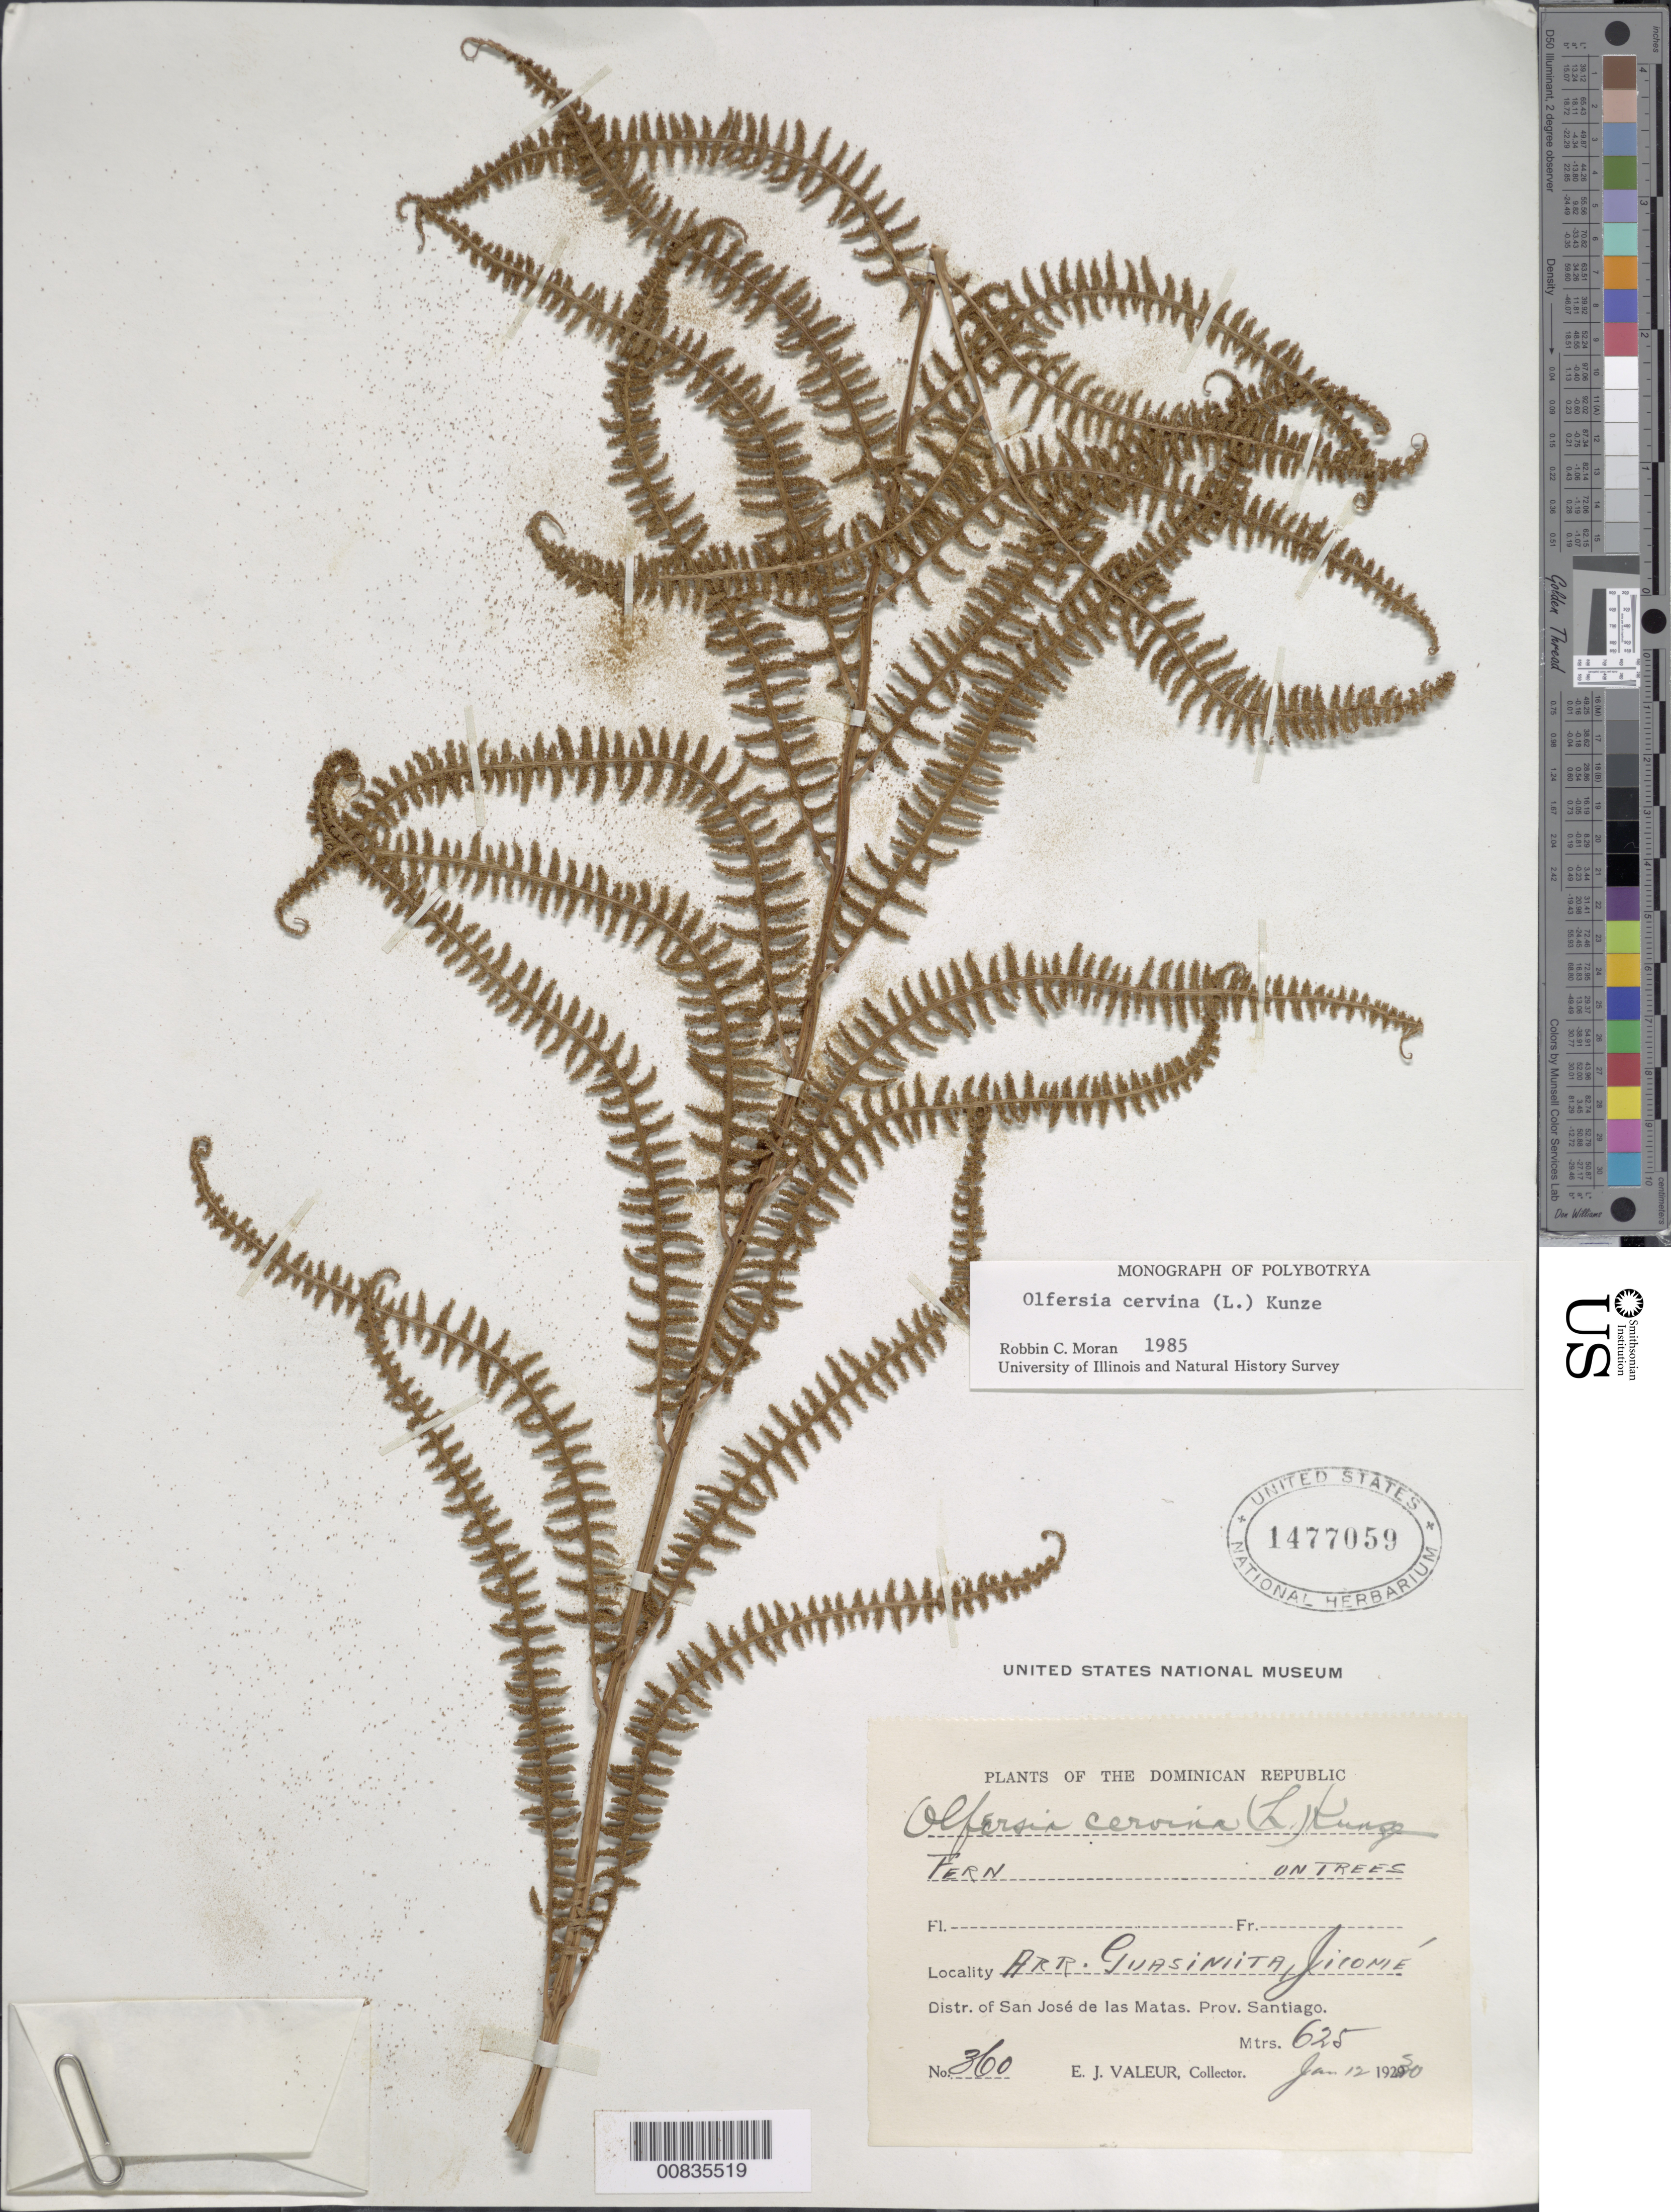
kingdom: Plantae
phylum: Tracheophyta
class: Polypodiopsida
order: Polypodiales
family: Dryopteridaceae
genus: Olfersia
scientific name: Olfersia cervina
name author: (L.) Kunze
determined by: Moran, R. C.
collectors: E. Valeur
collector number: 360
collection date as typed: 12 Jan 1930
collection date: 1930-01-12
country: Dominican Republic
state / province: Santiago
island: Hispaniola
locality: Dist. San José de las Matas, Arr. Guasimita Jicomé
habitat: On trees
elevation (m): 625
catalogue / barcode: US 1477059